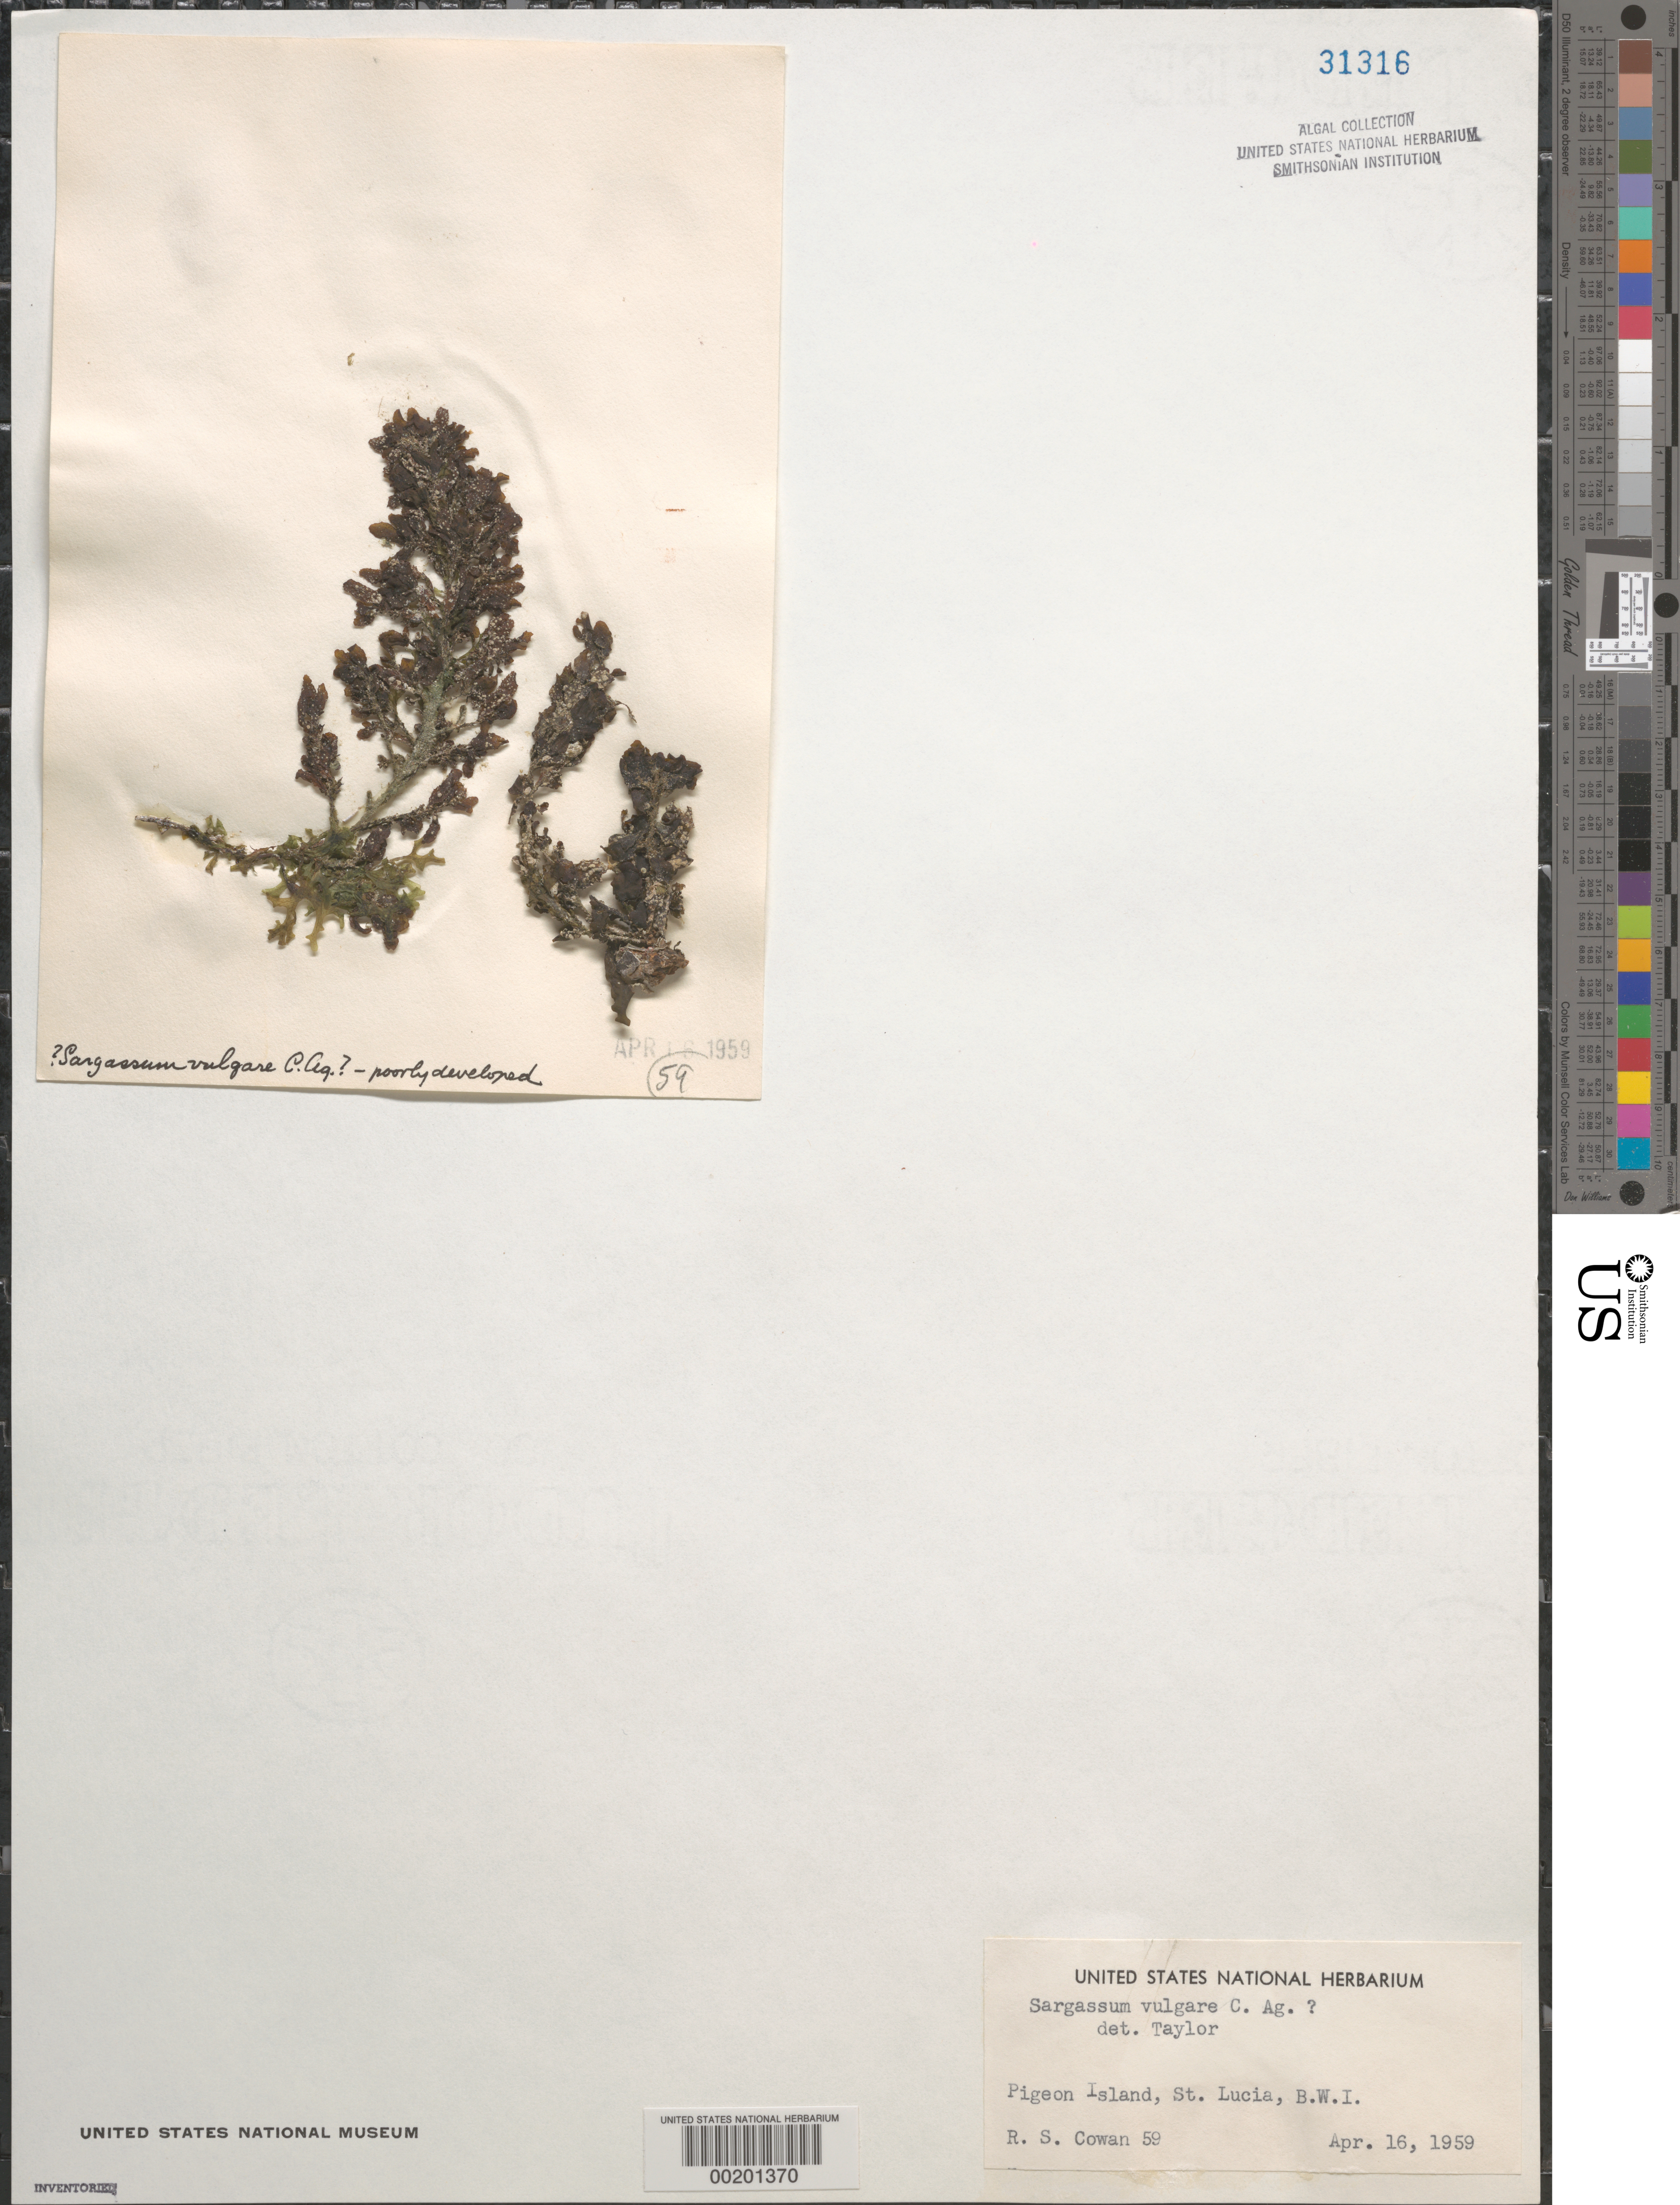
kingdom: Chromista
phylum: Ochrophyta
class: Phaeophyceae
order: Fucales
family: Sargassaceae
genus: Sargassum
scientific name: Sargassum vulgare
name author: C. Agardh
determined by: Taylor, William R.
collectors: R. S. Cowan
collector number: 59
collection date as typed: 16 Apr 1959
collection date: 1959-04-16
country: St. Lucia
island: Pigeon Island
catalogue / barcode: US 31316